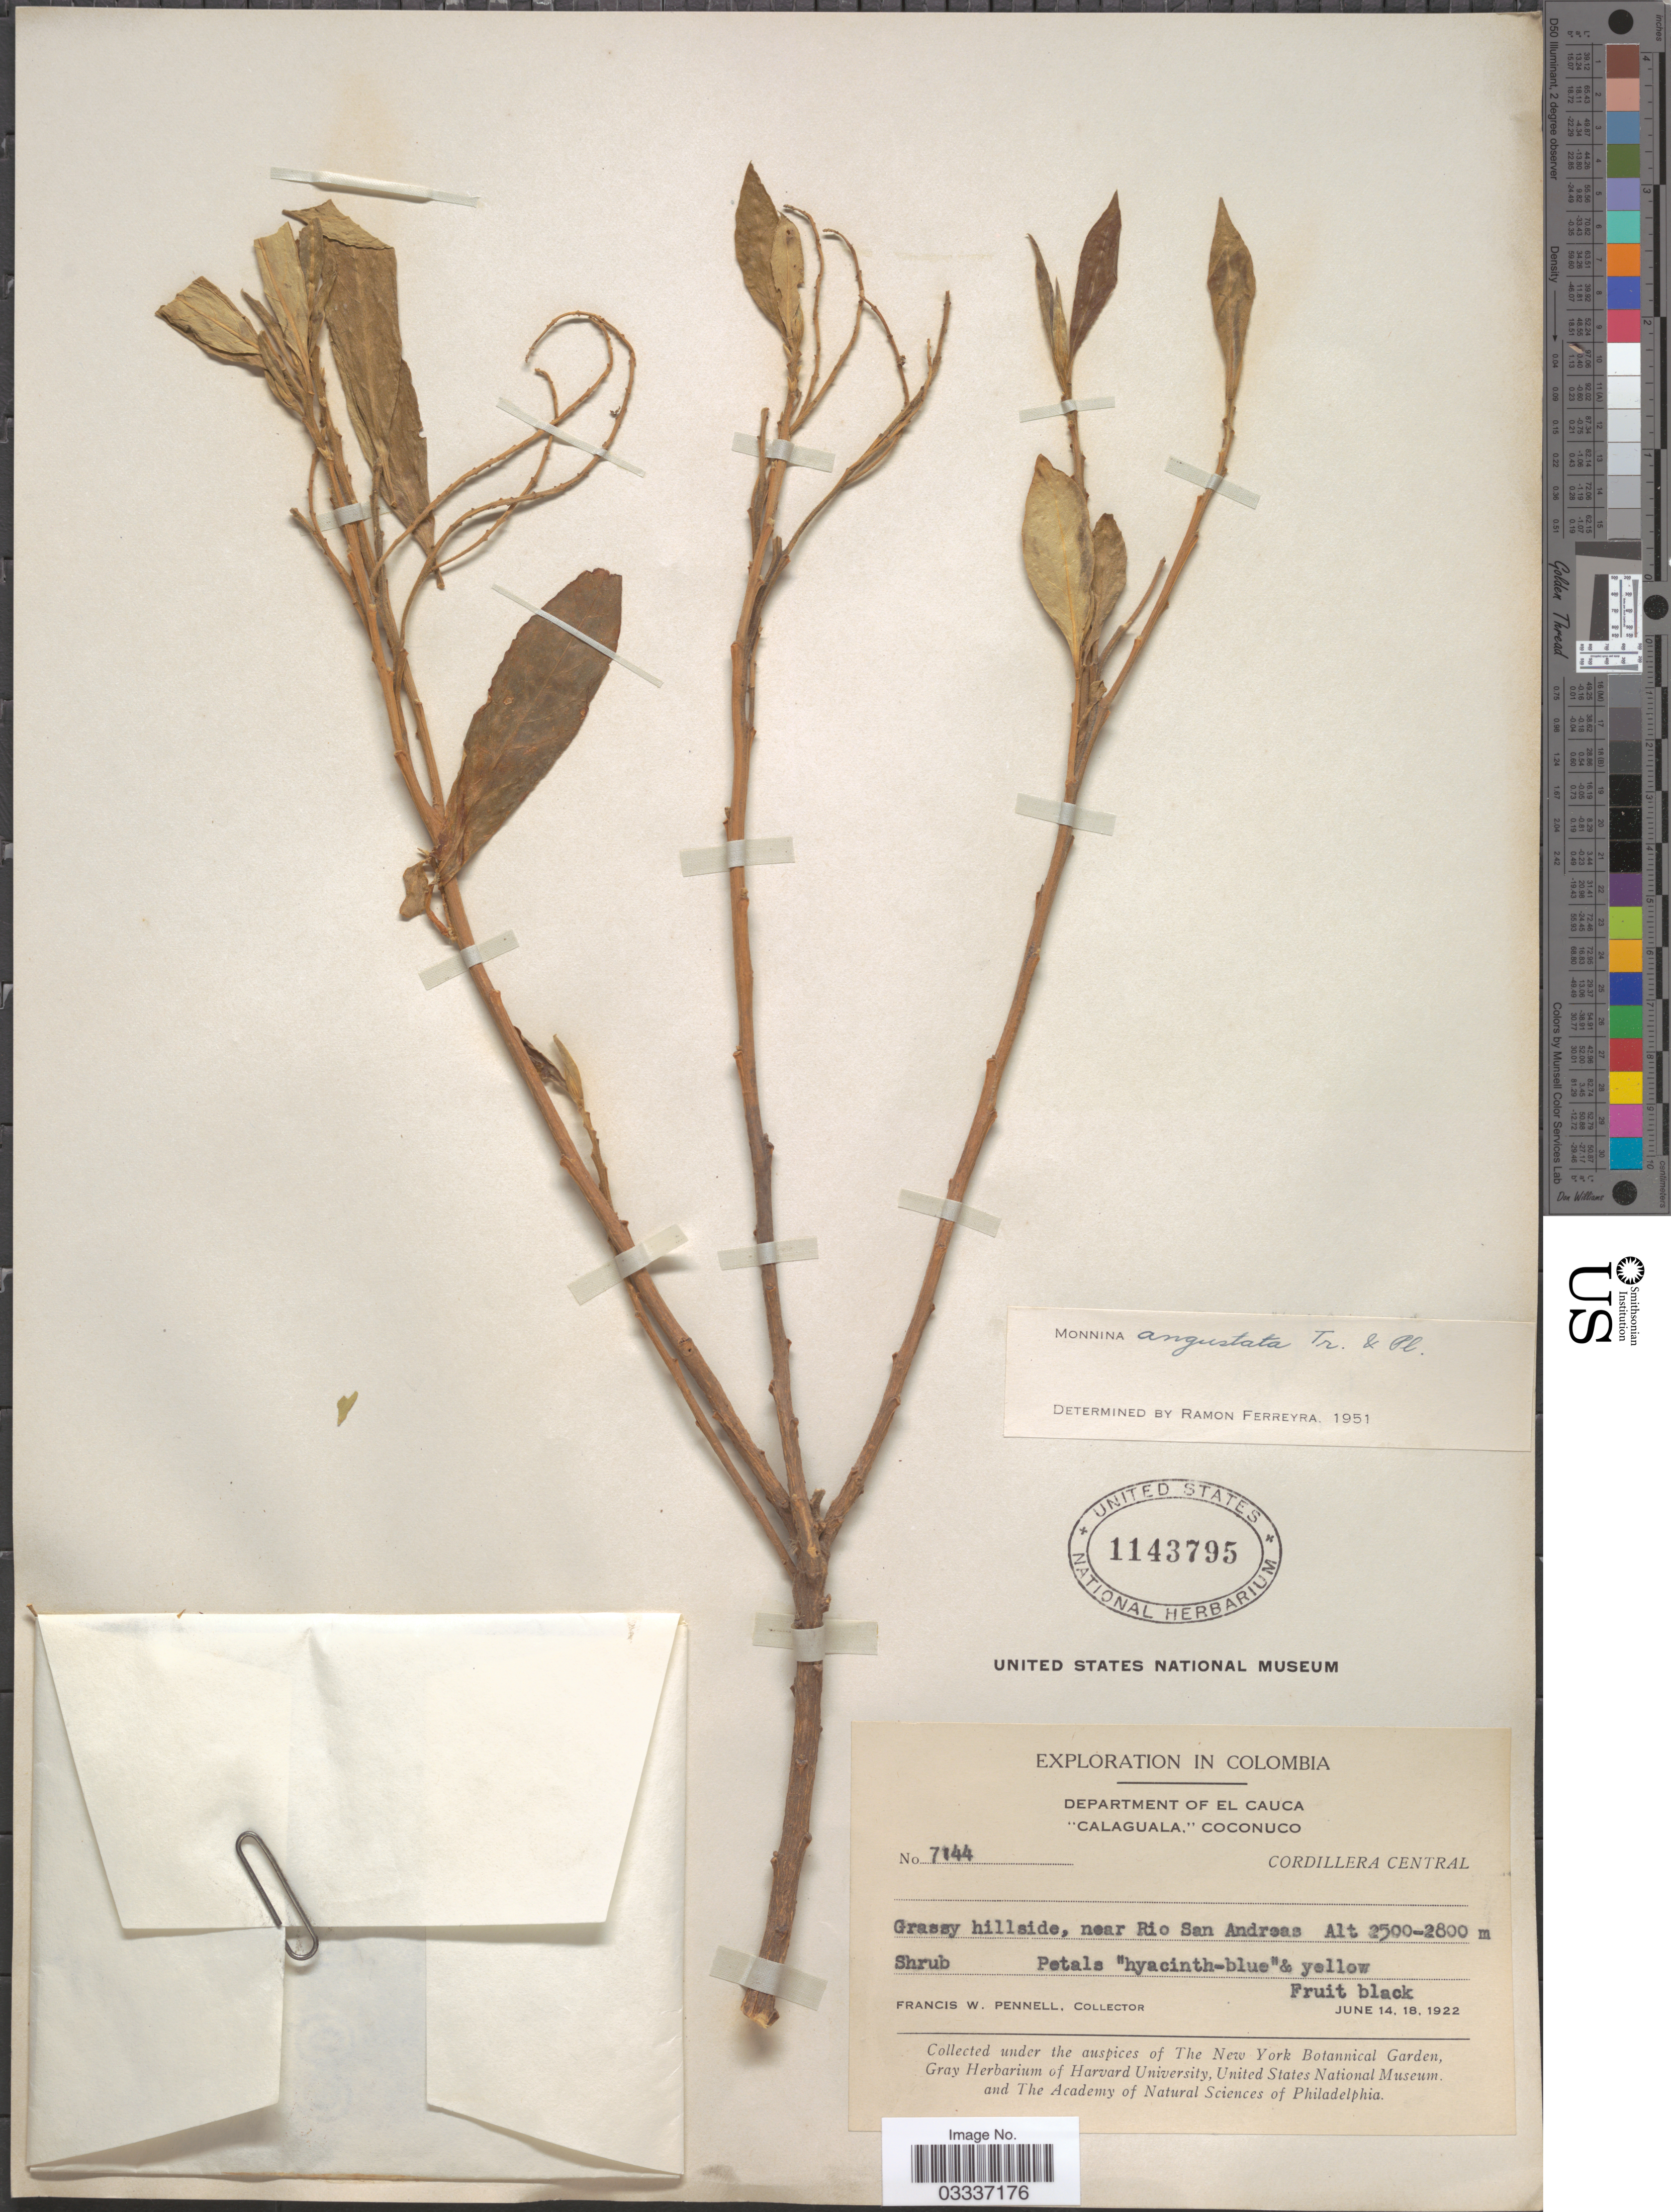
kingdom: Plantae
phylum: Tracheophyta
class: Magnoliopsida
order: Fabales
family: Polygalaceae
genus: Monnina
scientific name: Monnina angustata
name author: Triana & Planch.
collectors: F. W. Pennell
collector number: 7144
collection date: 1922-06-14/1922-06-18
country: Colombia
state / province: Cauca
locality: Department of El Cauca. "Calaguala," Coconuco. Cordillera Central. Grassy hillside, near Rio San Andreas.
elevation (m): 2500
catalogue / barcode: US 1143795